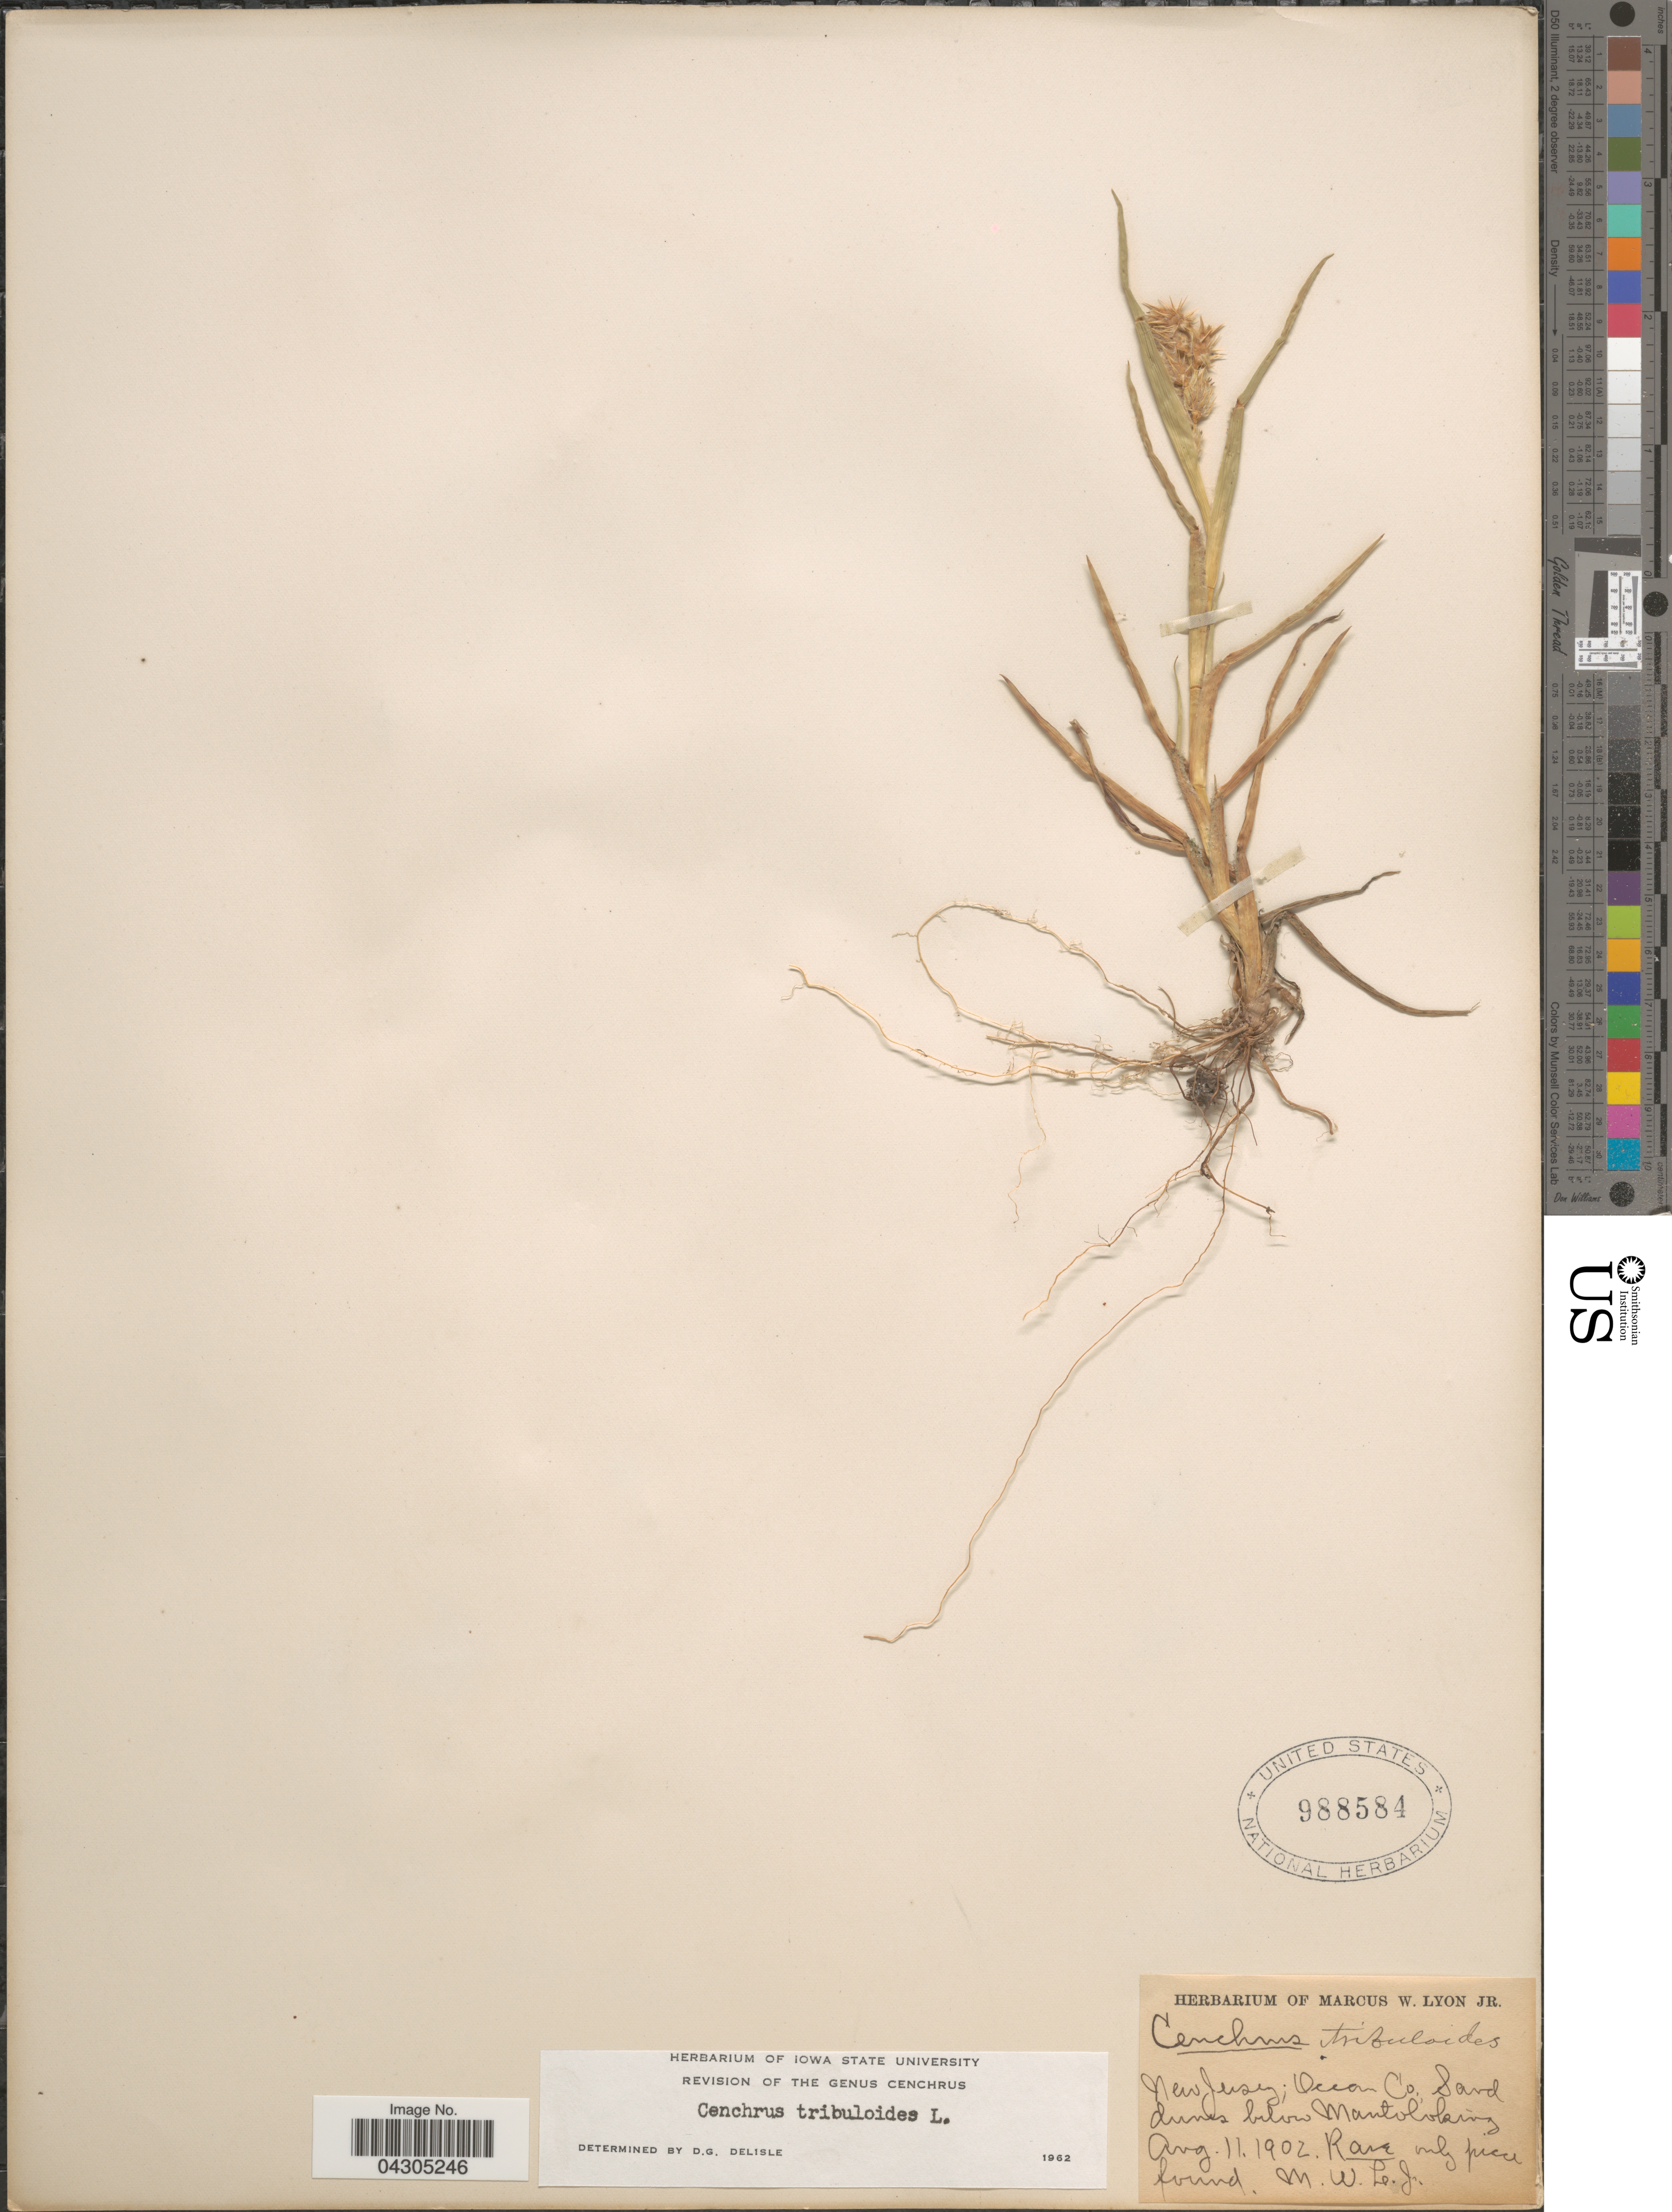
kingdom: Plantae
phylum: Tracheophyta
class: Liliopsida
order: Poales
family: Poaceae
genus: Cenchrus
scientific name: Cenchrus tribuloides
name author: L.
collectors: M. Lyon Jr.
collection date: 1902-08-11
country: United States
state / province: New Jersey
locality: Ocean Co., Sand dunes below Mantoloking.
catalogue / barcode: US 988584